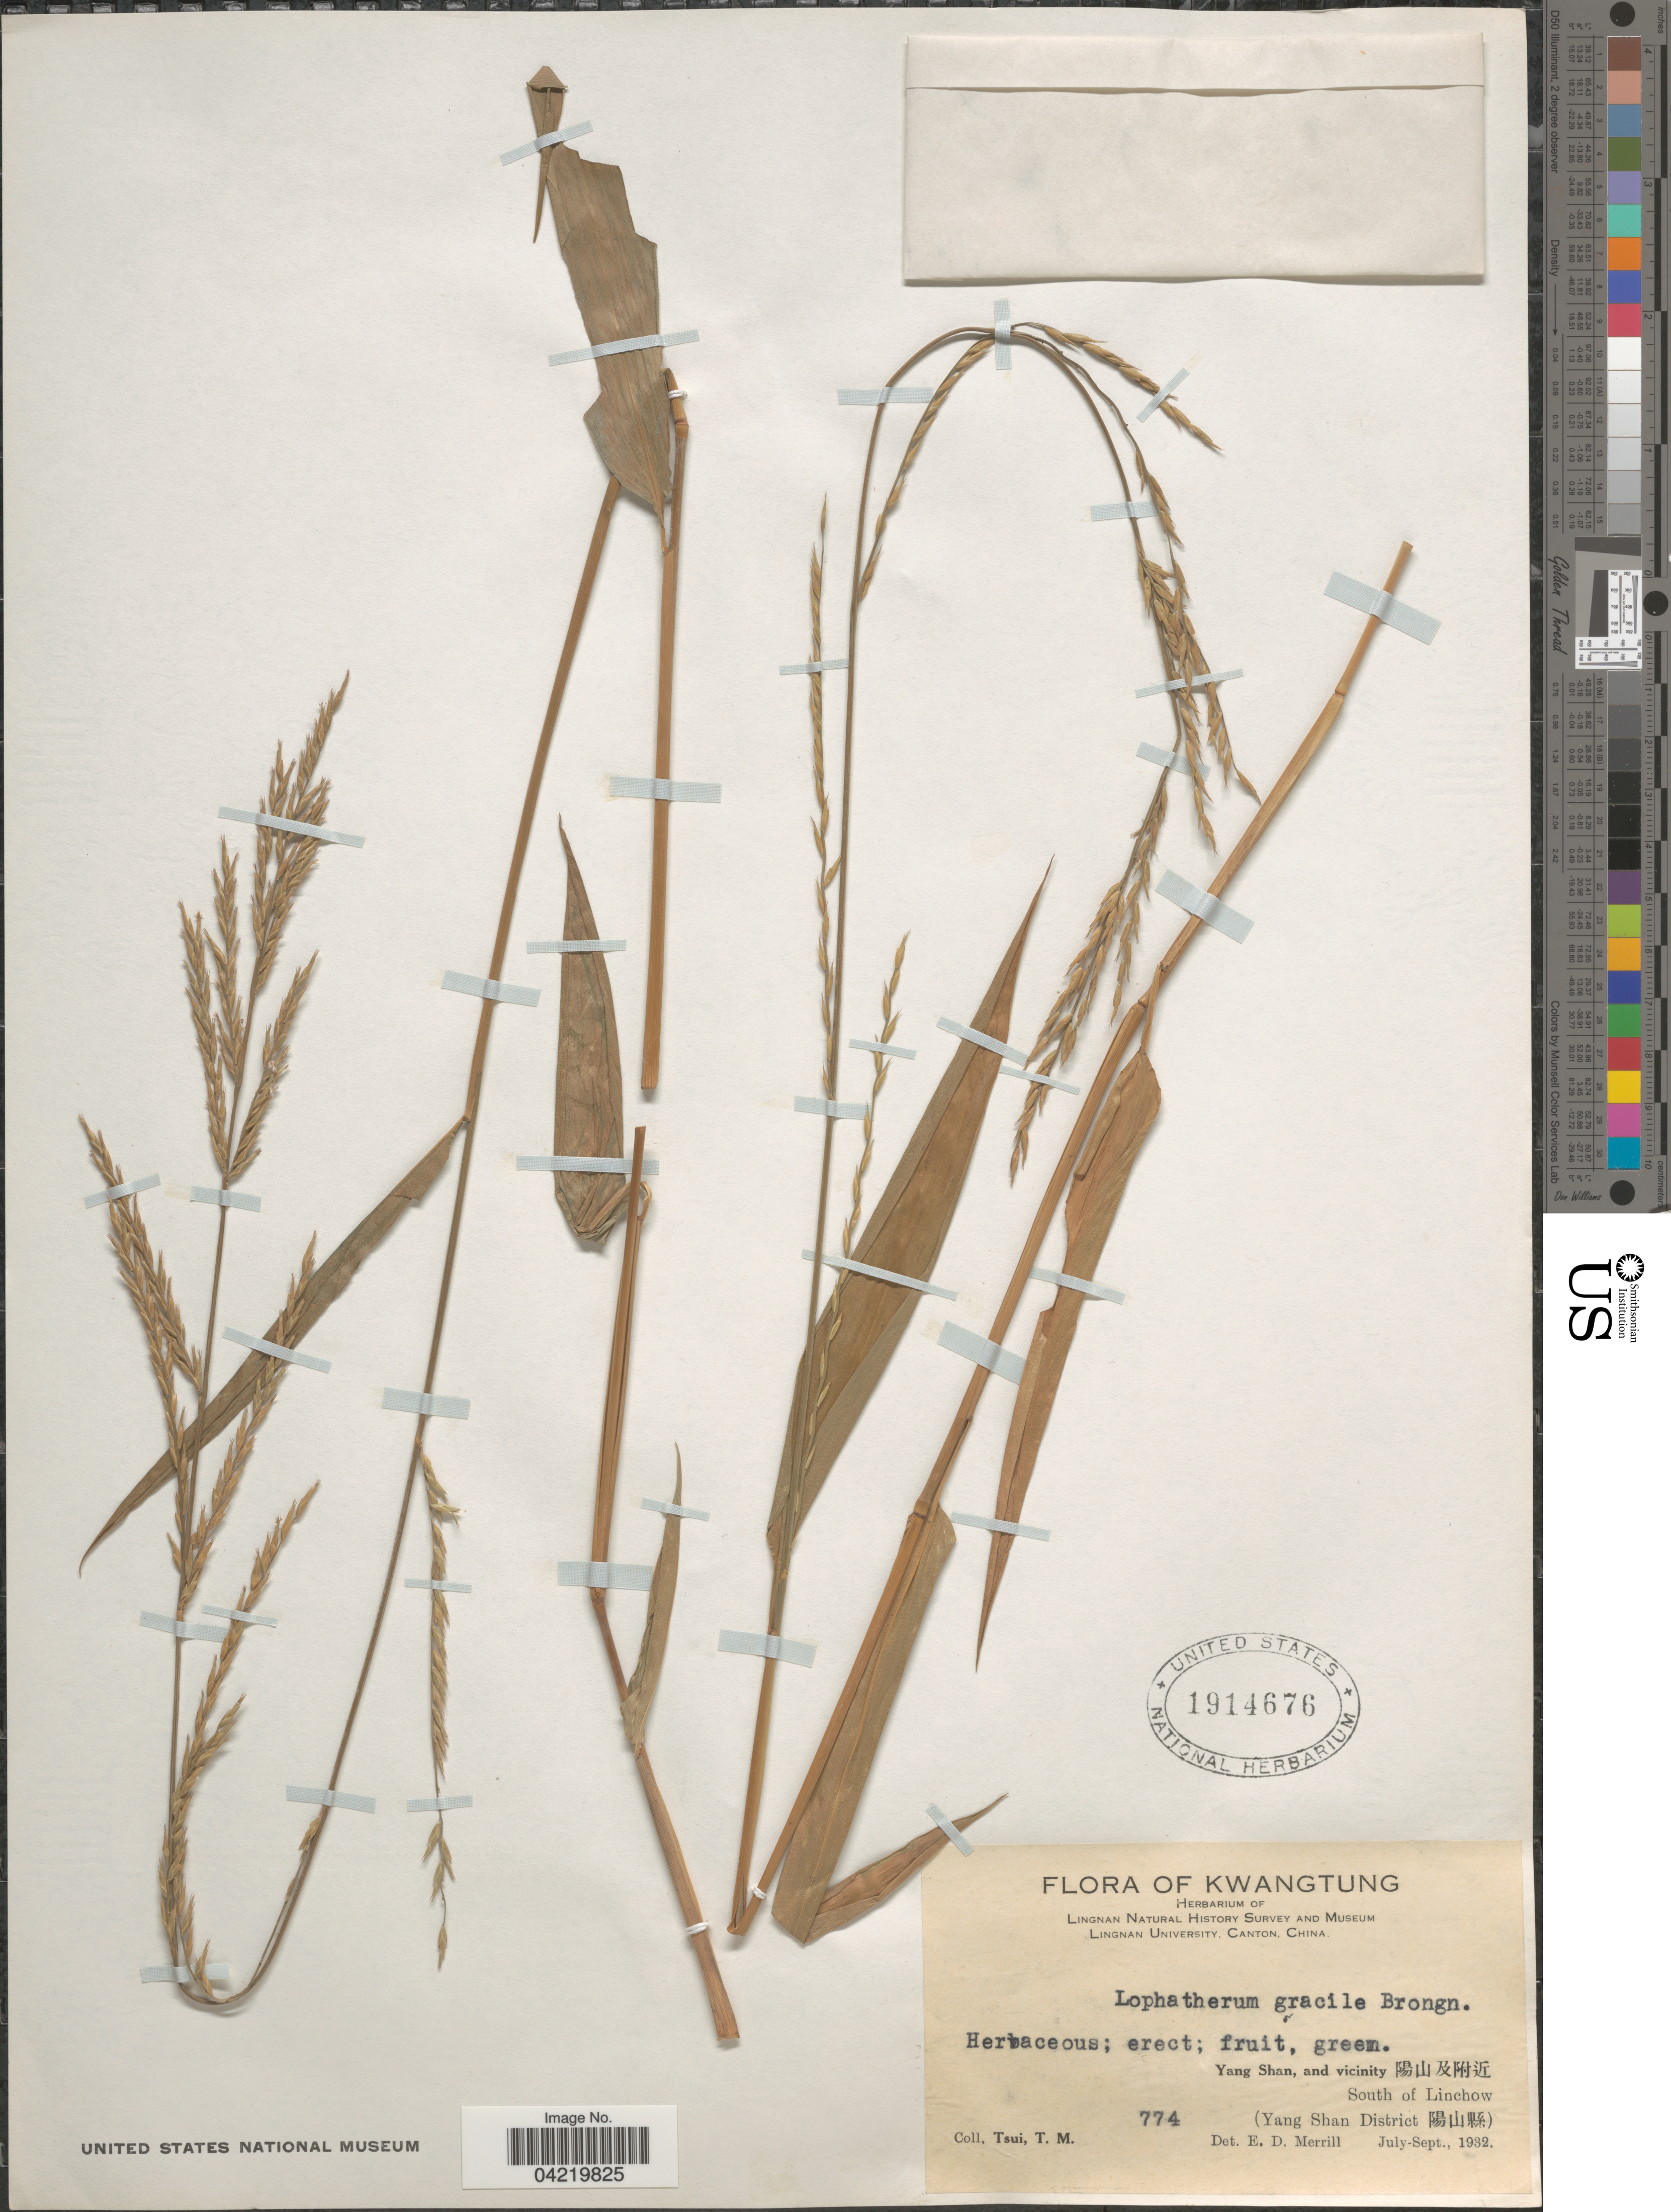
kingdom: Plantae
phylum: Tracheophyta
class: Liliopsida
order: Poales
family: Poaceae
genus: Lophatherum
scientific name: Lophatherum gracile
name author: Brongn.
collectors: T. Tsui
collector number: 774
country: China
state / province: Guangdong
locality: Kwangtung. Lingnan Natural History Survey and Museum. Yang Shan, and vicinity X. South of Linchow. (Yan Shan District X).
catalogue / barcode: US 1914676